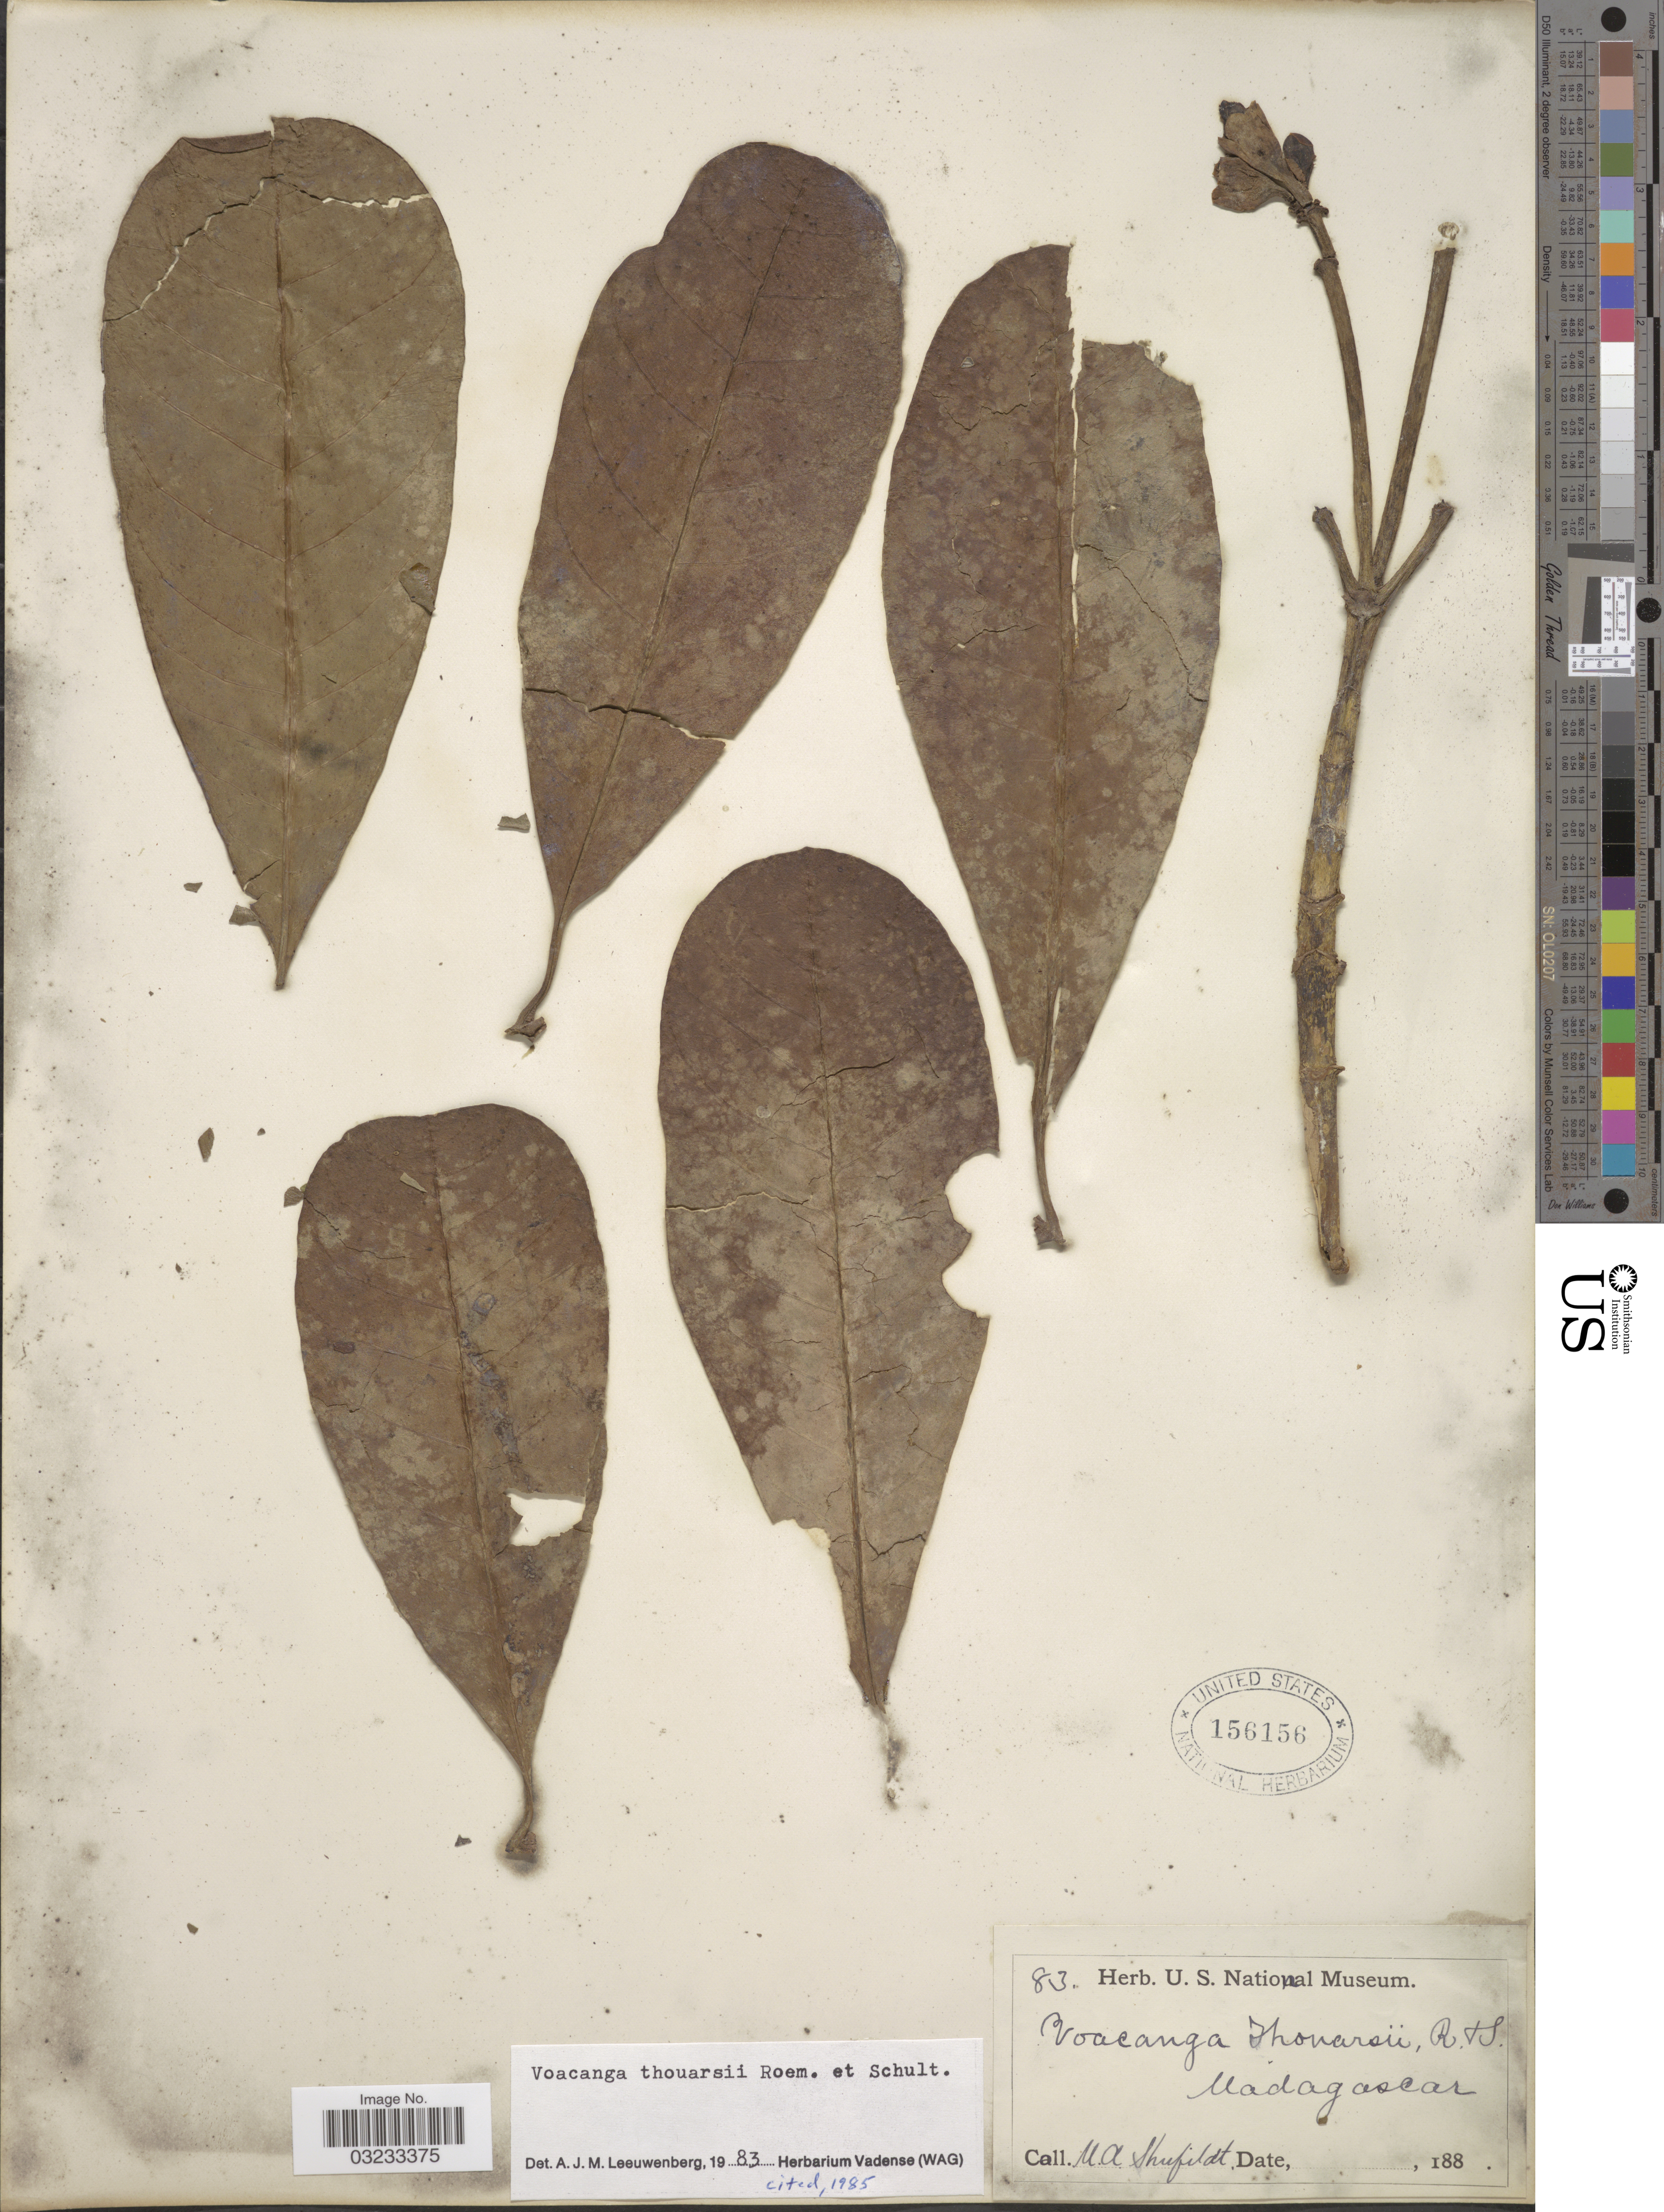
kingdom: Plantae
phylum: Tracheophyta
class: Magnoliopsida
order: Gentianales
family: Apocynaceae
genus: Voacanga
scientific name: Voacanga thouarsii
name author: Roem. & Schult.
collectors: M. Shufildt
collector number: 83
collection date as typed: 188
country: Madagascar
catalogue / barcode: US 156156